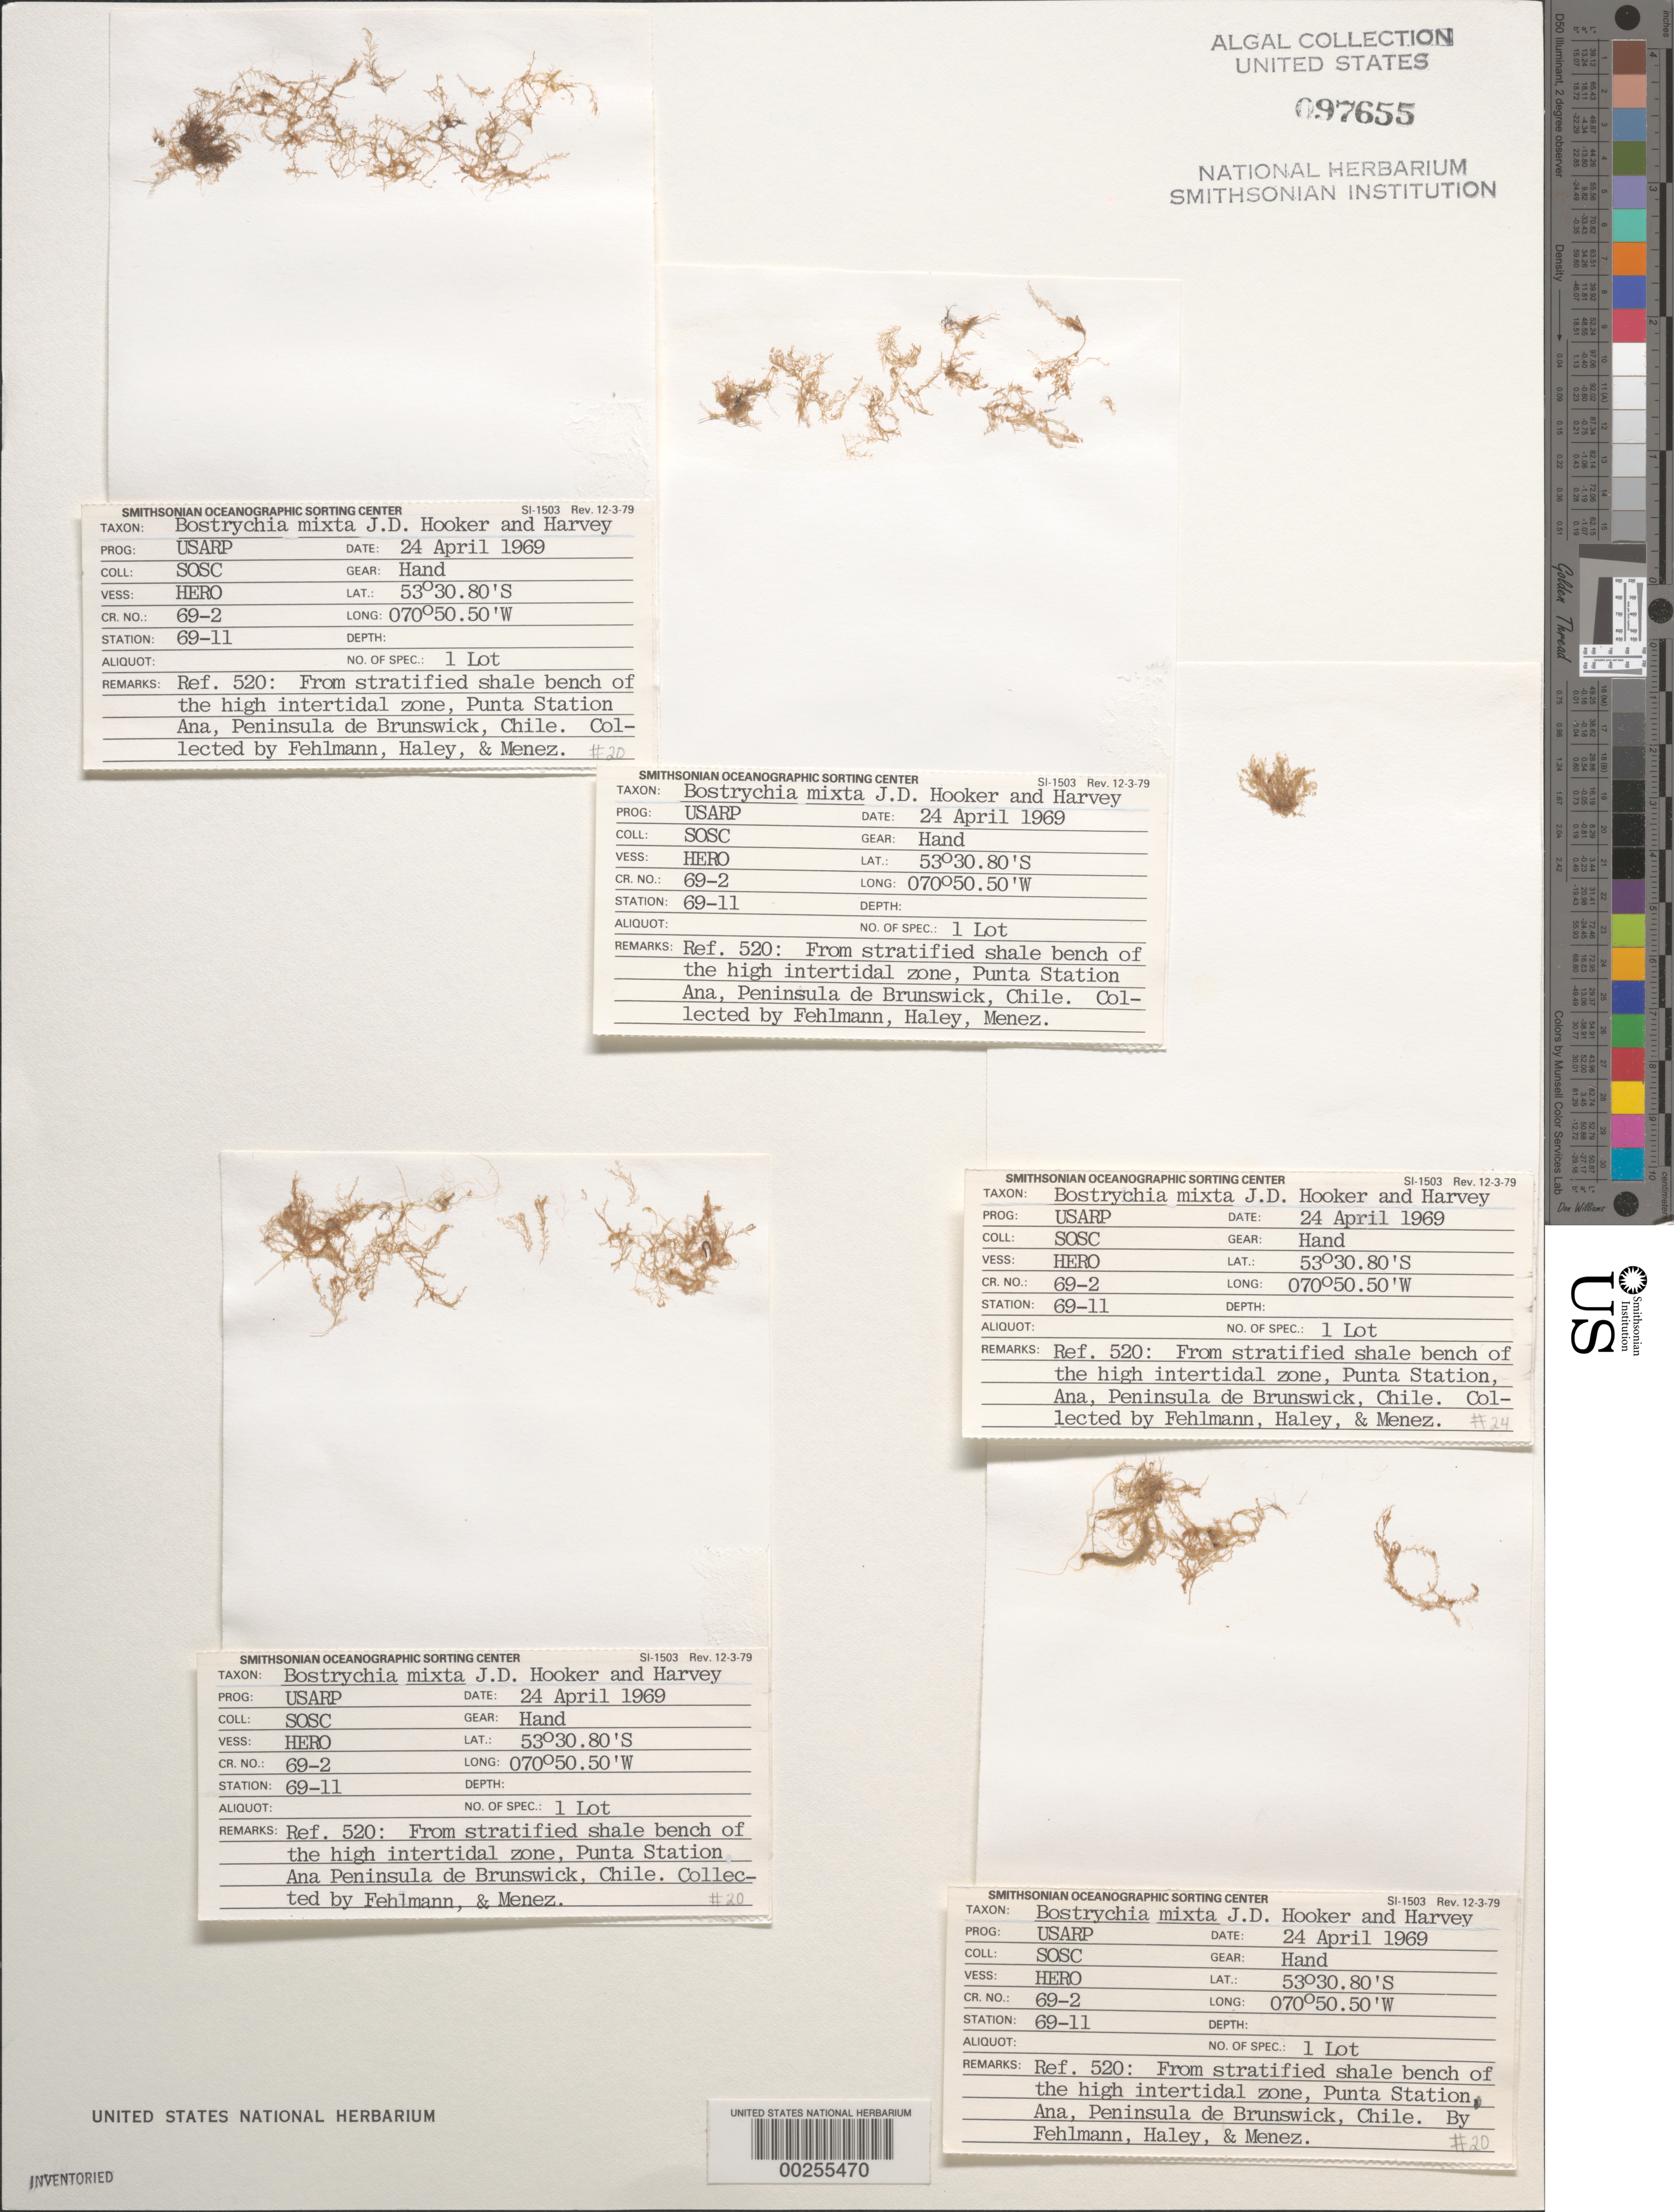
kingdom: Plantae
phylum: Rhodophyta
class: Florideophyceae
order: Ceramiales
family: Rhodomelaceae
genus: Bostrychia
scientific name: Bostrychia intricata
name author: (Bory) Mont.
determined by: Algae name updating Project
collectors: SOSC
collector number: Station 69-11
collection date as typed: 24 Apr 1969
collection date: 1969-04-24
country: Chile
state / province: Magallanes y de la Antártica Chilena (XII)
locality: Peninsula de brunswick, punta station ana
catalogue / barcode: US 97655